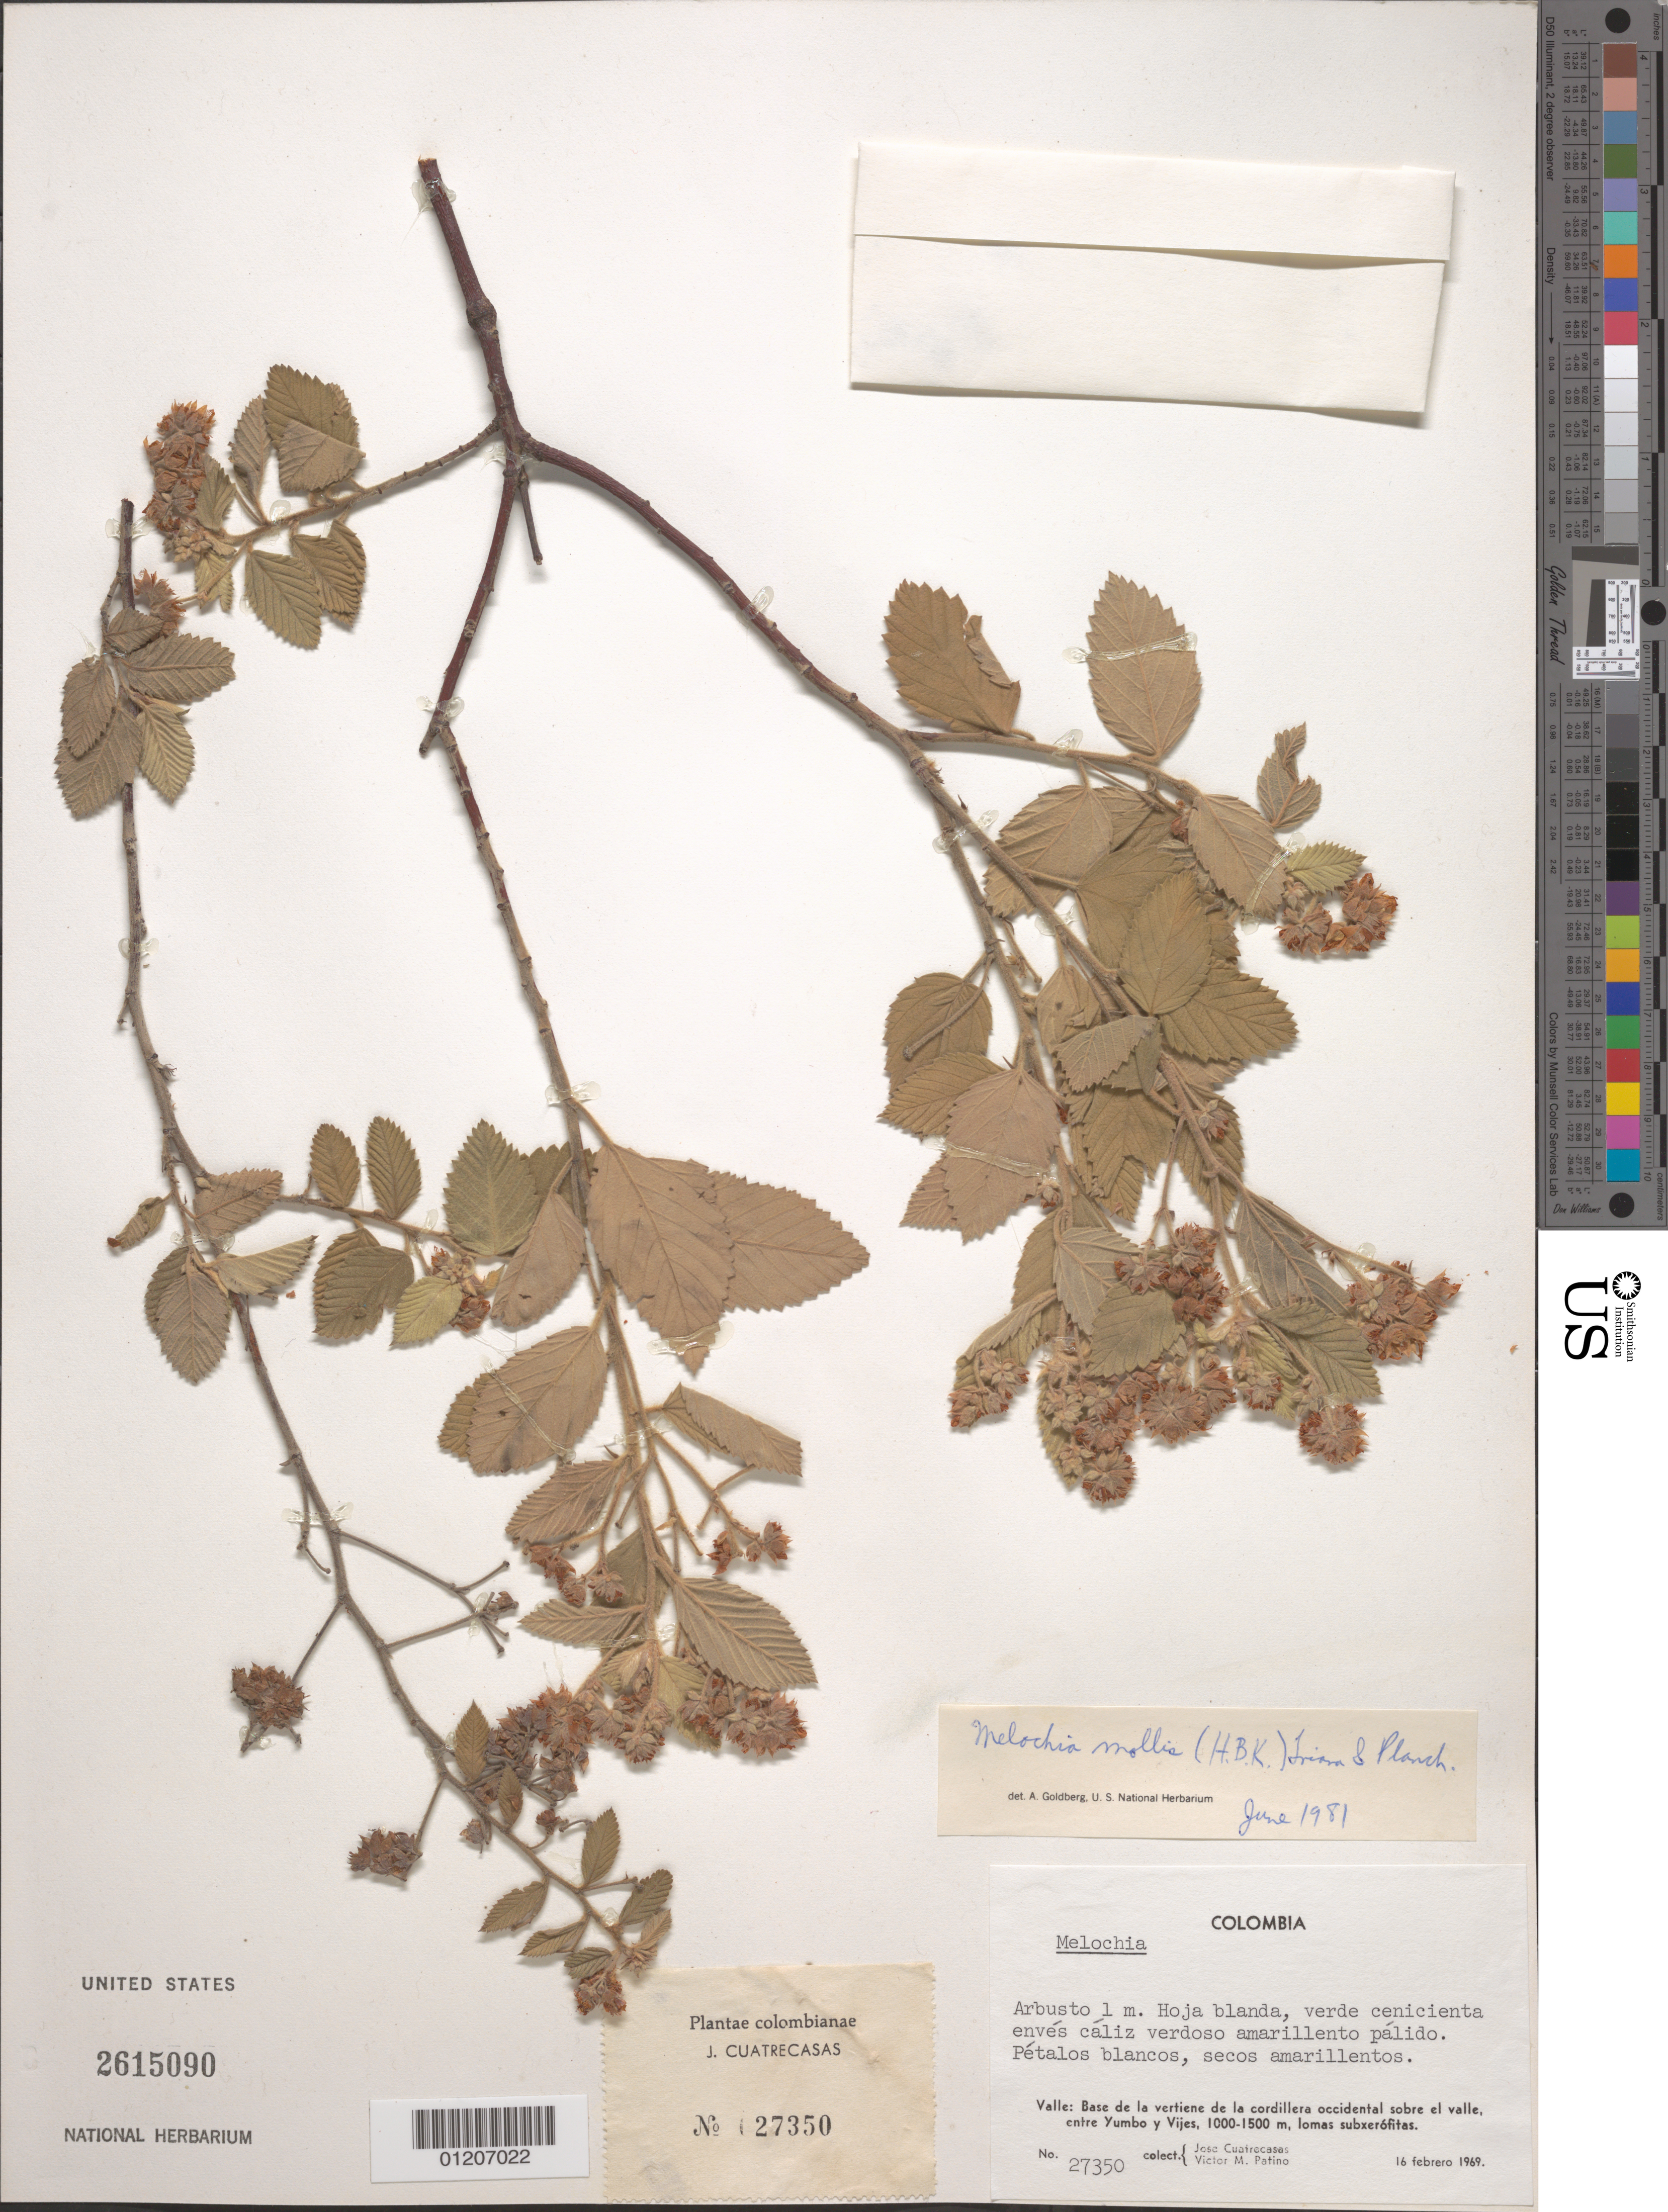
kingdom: Plantae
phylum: Tracheophyta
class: Magnoliopsida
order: Malvales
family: Malvaceae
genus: Melochia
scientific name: Melochia mollis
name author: (Kunth) Triana & Planch.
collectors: J. Cuatrecasas & V. M. Patiño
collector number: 27350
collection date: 1969-02-16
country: Colombia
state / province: Valle del Cauca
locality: Valle: Base de la vertiente de la cordillera occidental sobre el valle, entre Yumbo y Vijes.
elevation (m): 1000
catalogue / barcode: US 2615090